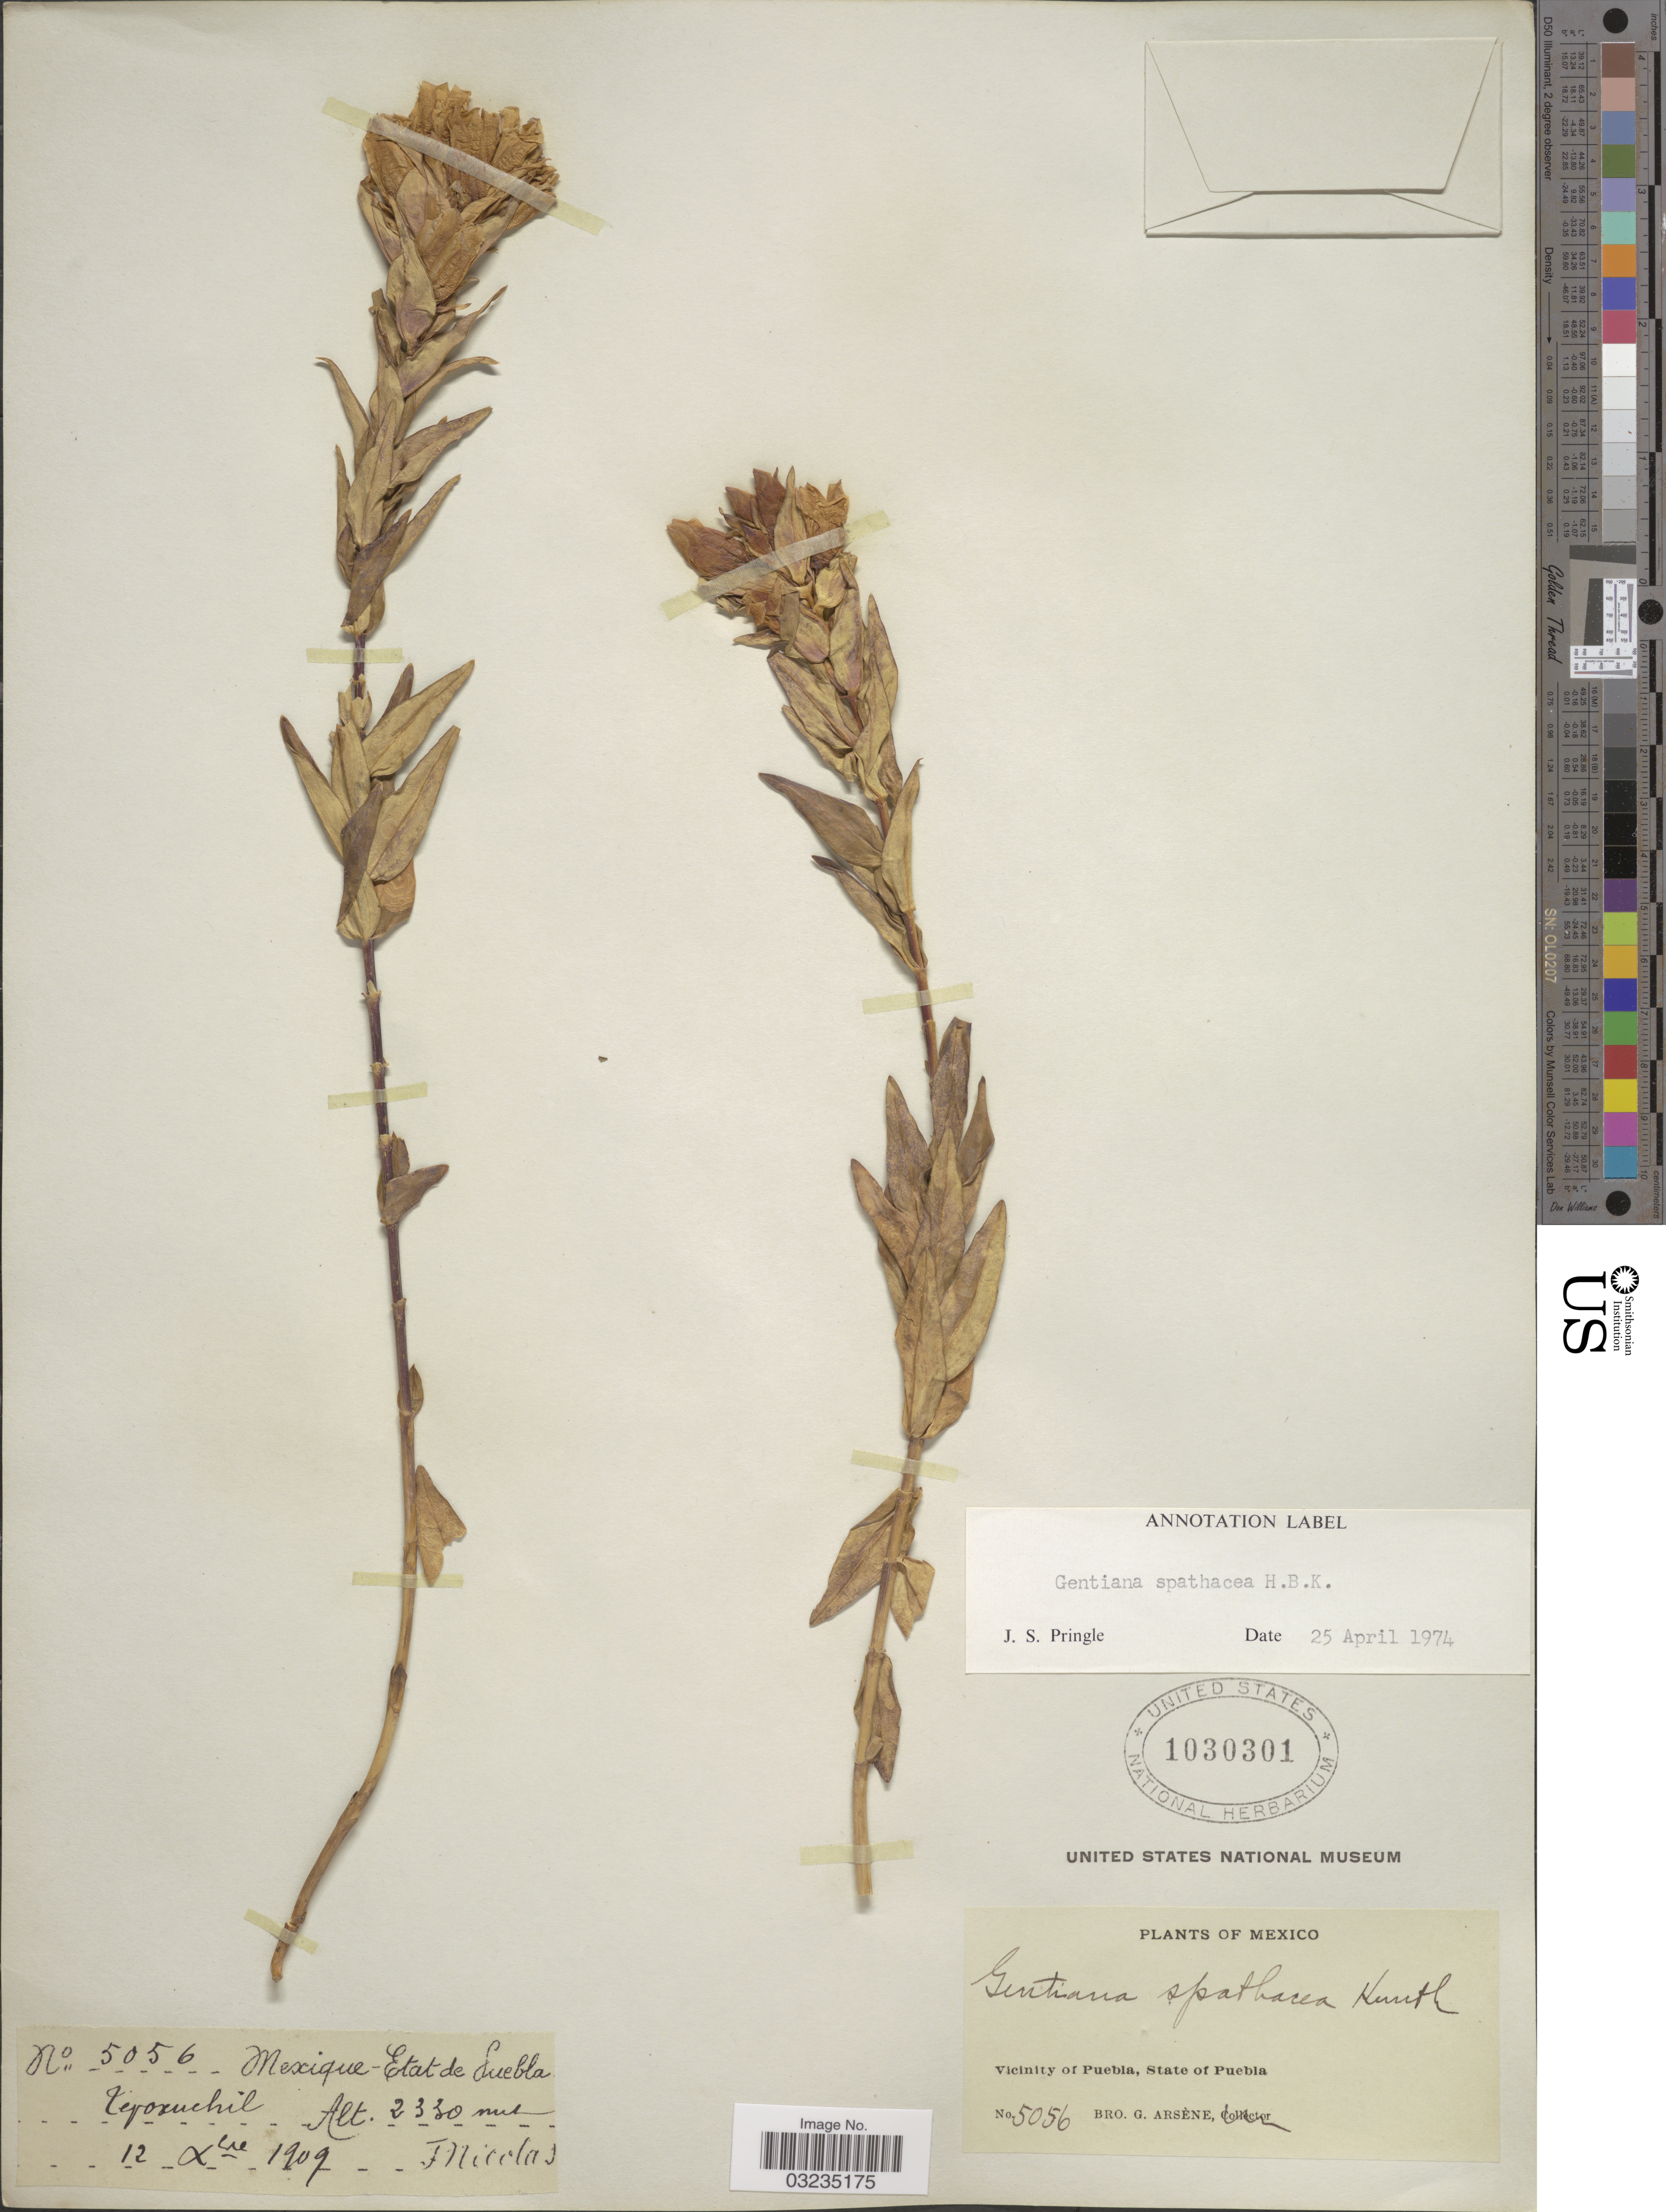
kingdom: Plantae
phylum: Tracheophyta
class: Magnoliopsida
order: Gentianales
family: Gentianaceae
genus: Gentiana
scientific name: Gentiana spathacea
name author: Kunth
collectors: Bro. G. Arsène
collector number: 5056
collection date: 1909-12-12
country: Mexico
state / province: Puebla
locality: Tepoxuchil. Vicinity of Puebla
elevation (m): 2330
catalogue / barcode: US 1030301